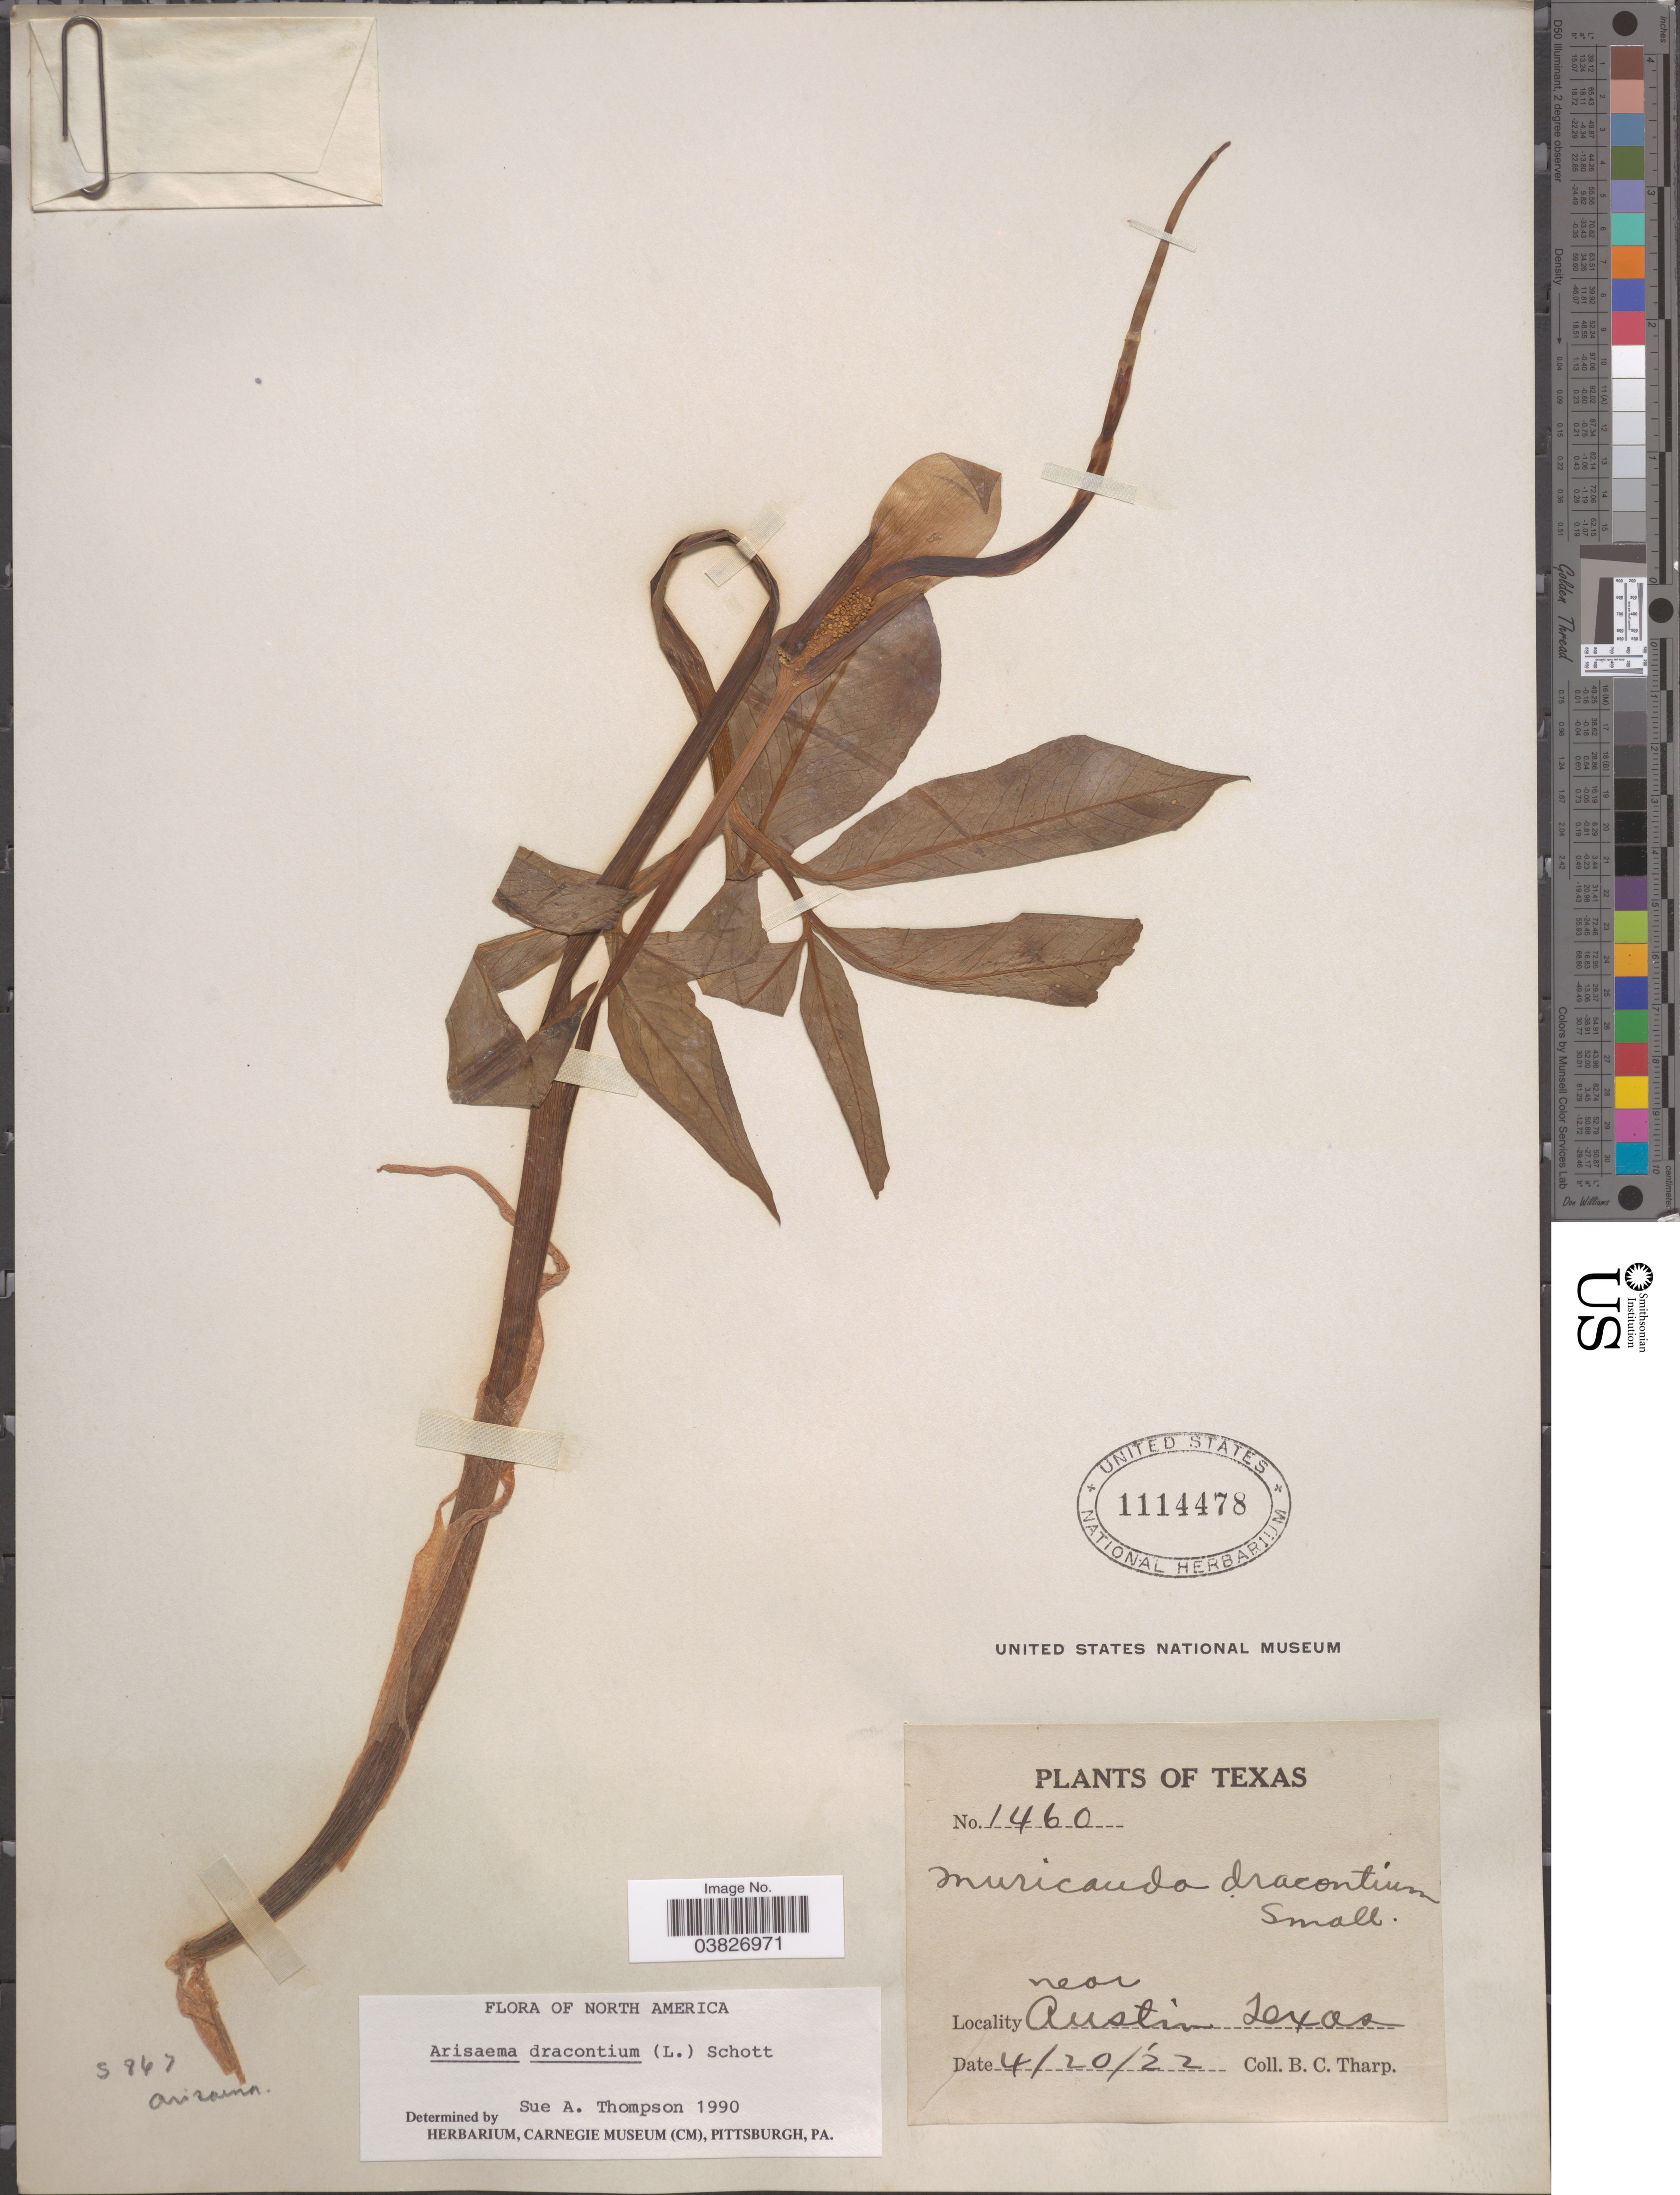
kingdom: Plantae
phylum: Tracheophyta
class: Liliopsida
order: Alismatales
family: Araceae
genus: Arisaema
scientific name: Arisaema dracontium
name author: (L.) Schott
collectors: B. C. Tharp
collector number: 1460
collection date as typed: Transcribed d/m/y: 20/4/22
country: United States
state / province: Texas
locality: Near Austin.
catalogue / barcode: US 1114478